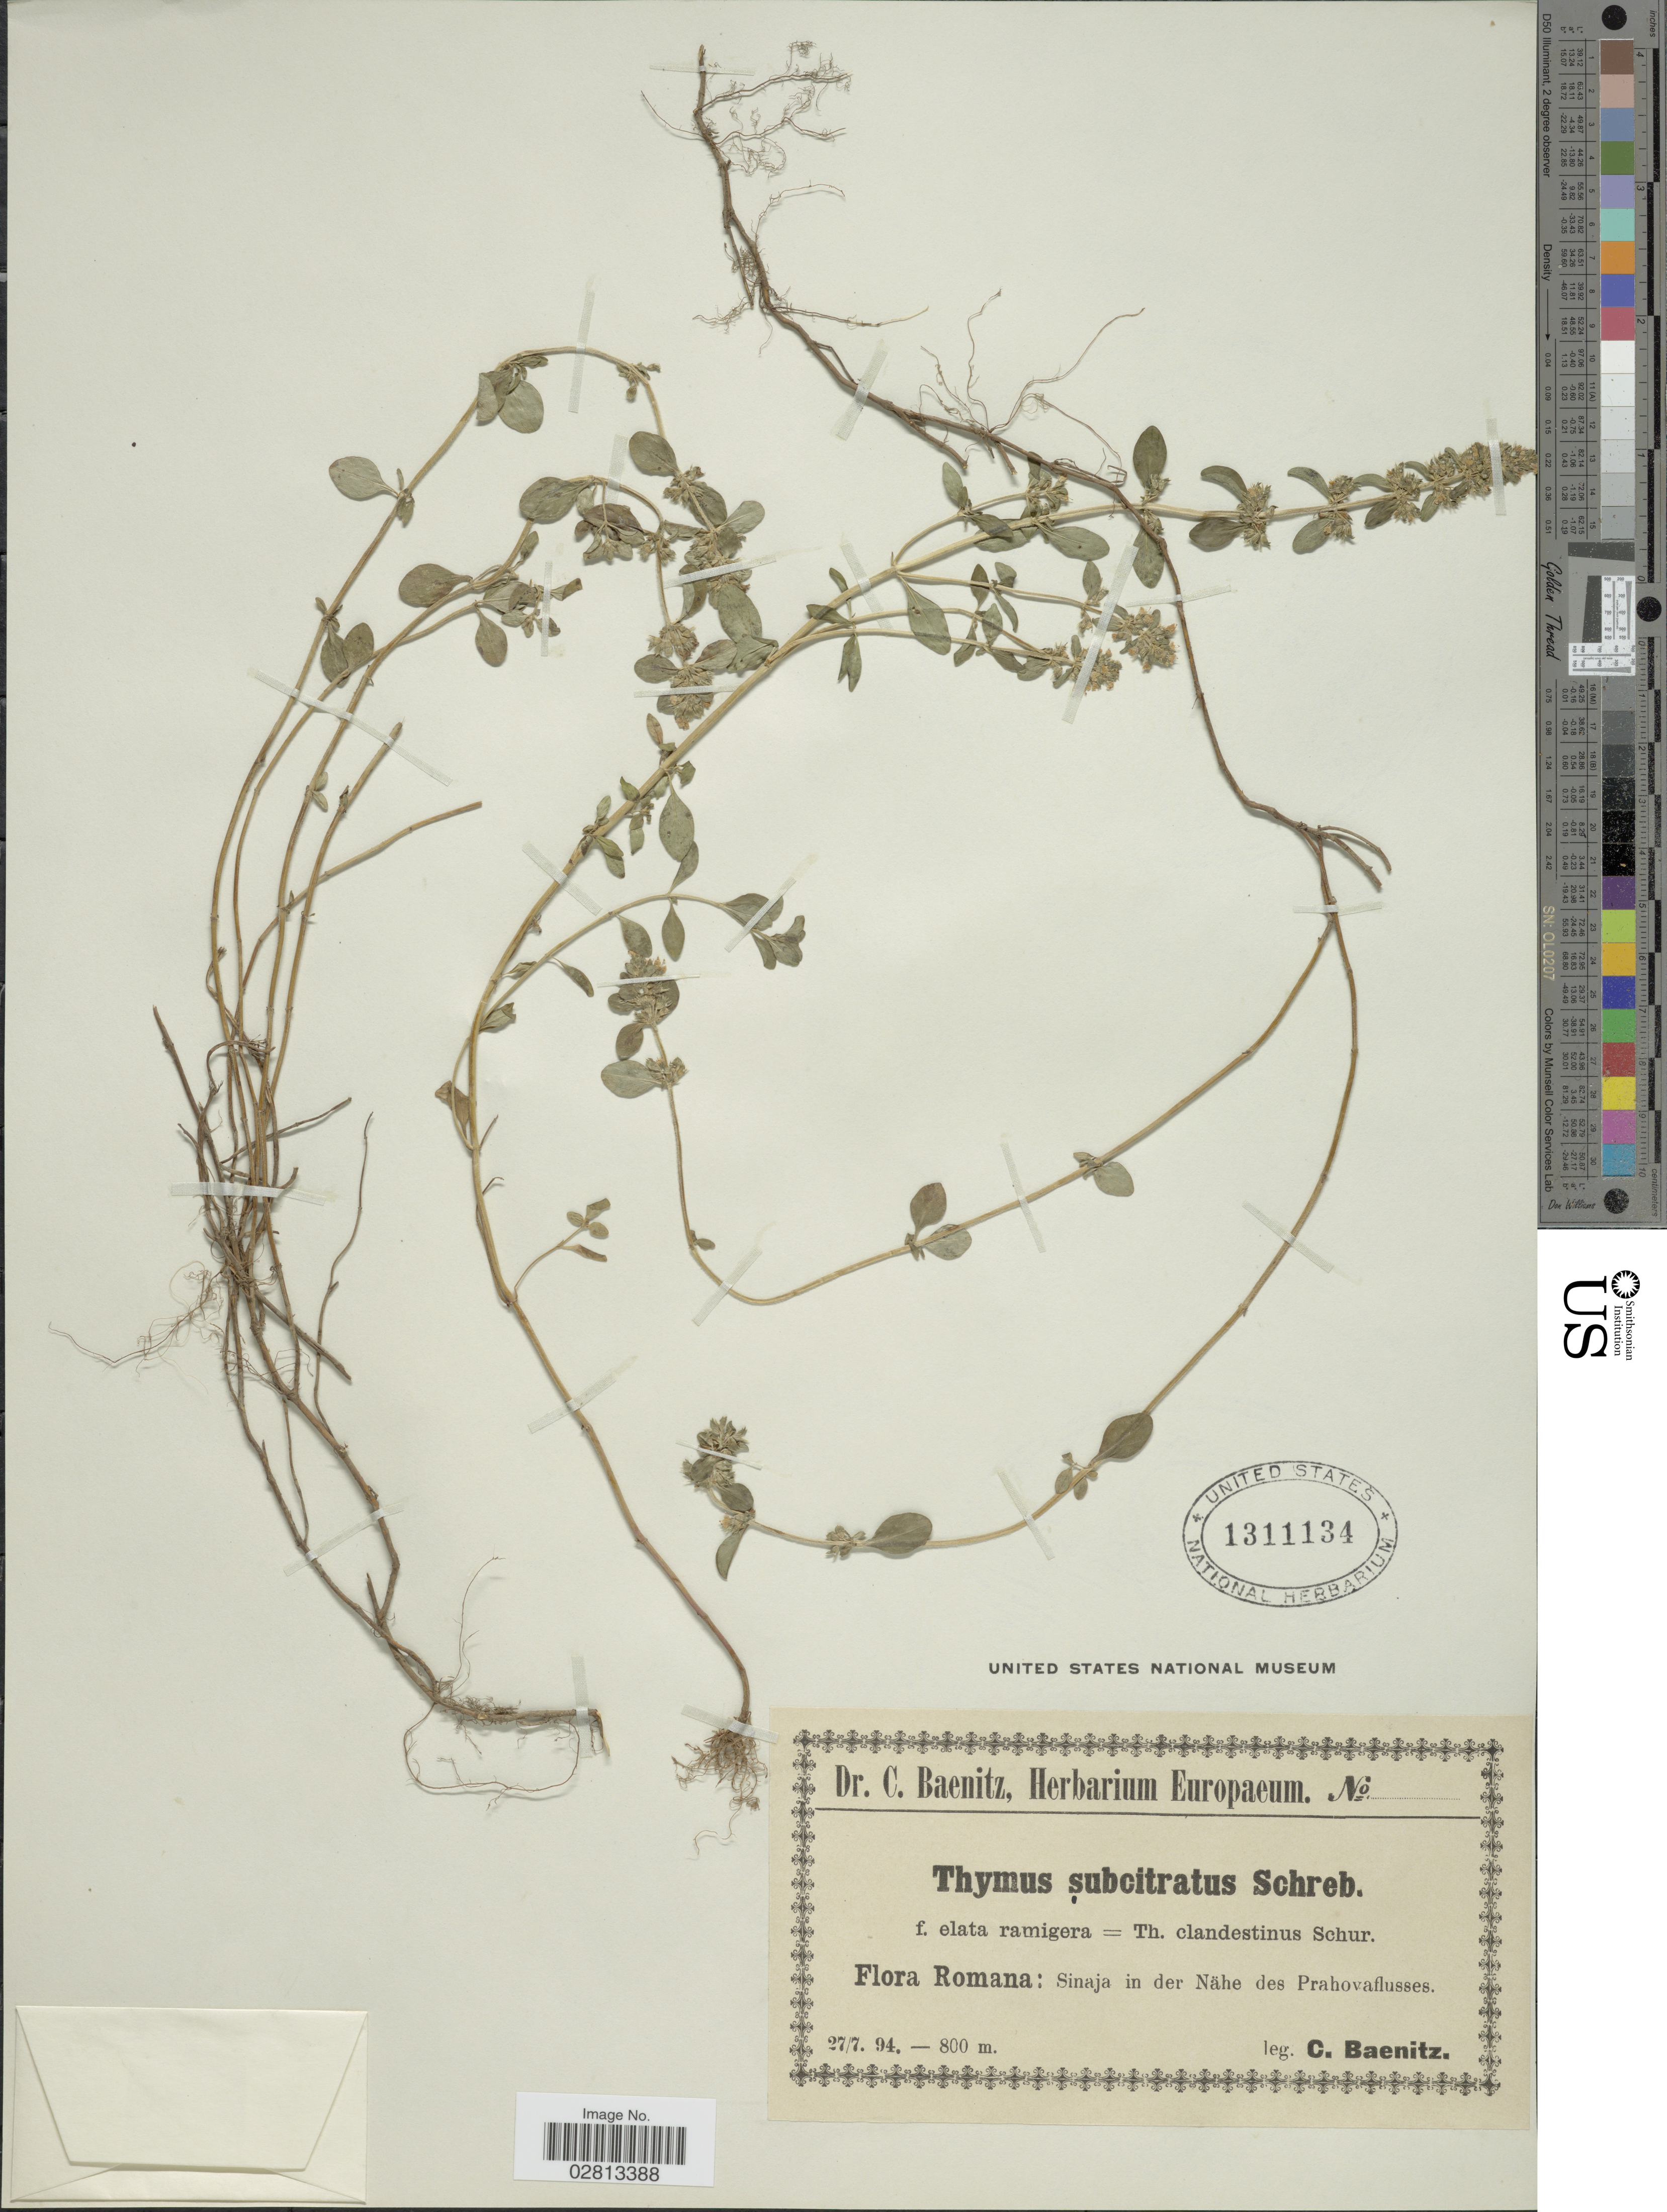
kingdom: Plantae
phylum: Tracheophyta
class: Magnoliopsida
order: Lamiales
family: Lamiaceae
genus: Thymus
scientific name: Thymus subcitratus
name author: Schreb.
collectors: C. G. Baenitz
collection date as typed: Transcribed d/m/y: 27/7/94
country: Romania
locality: Romana: Sinaja in der Nähe des Prahovaflusses.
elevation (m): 800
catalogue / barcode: US 1311134